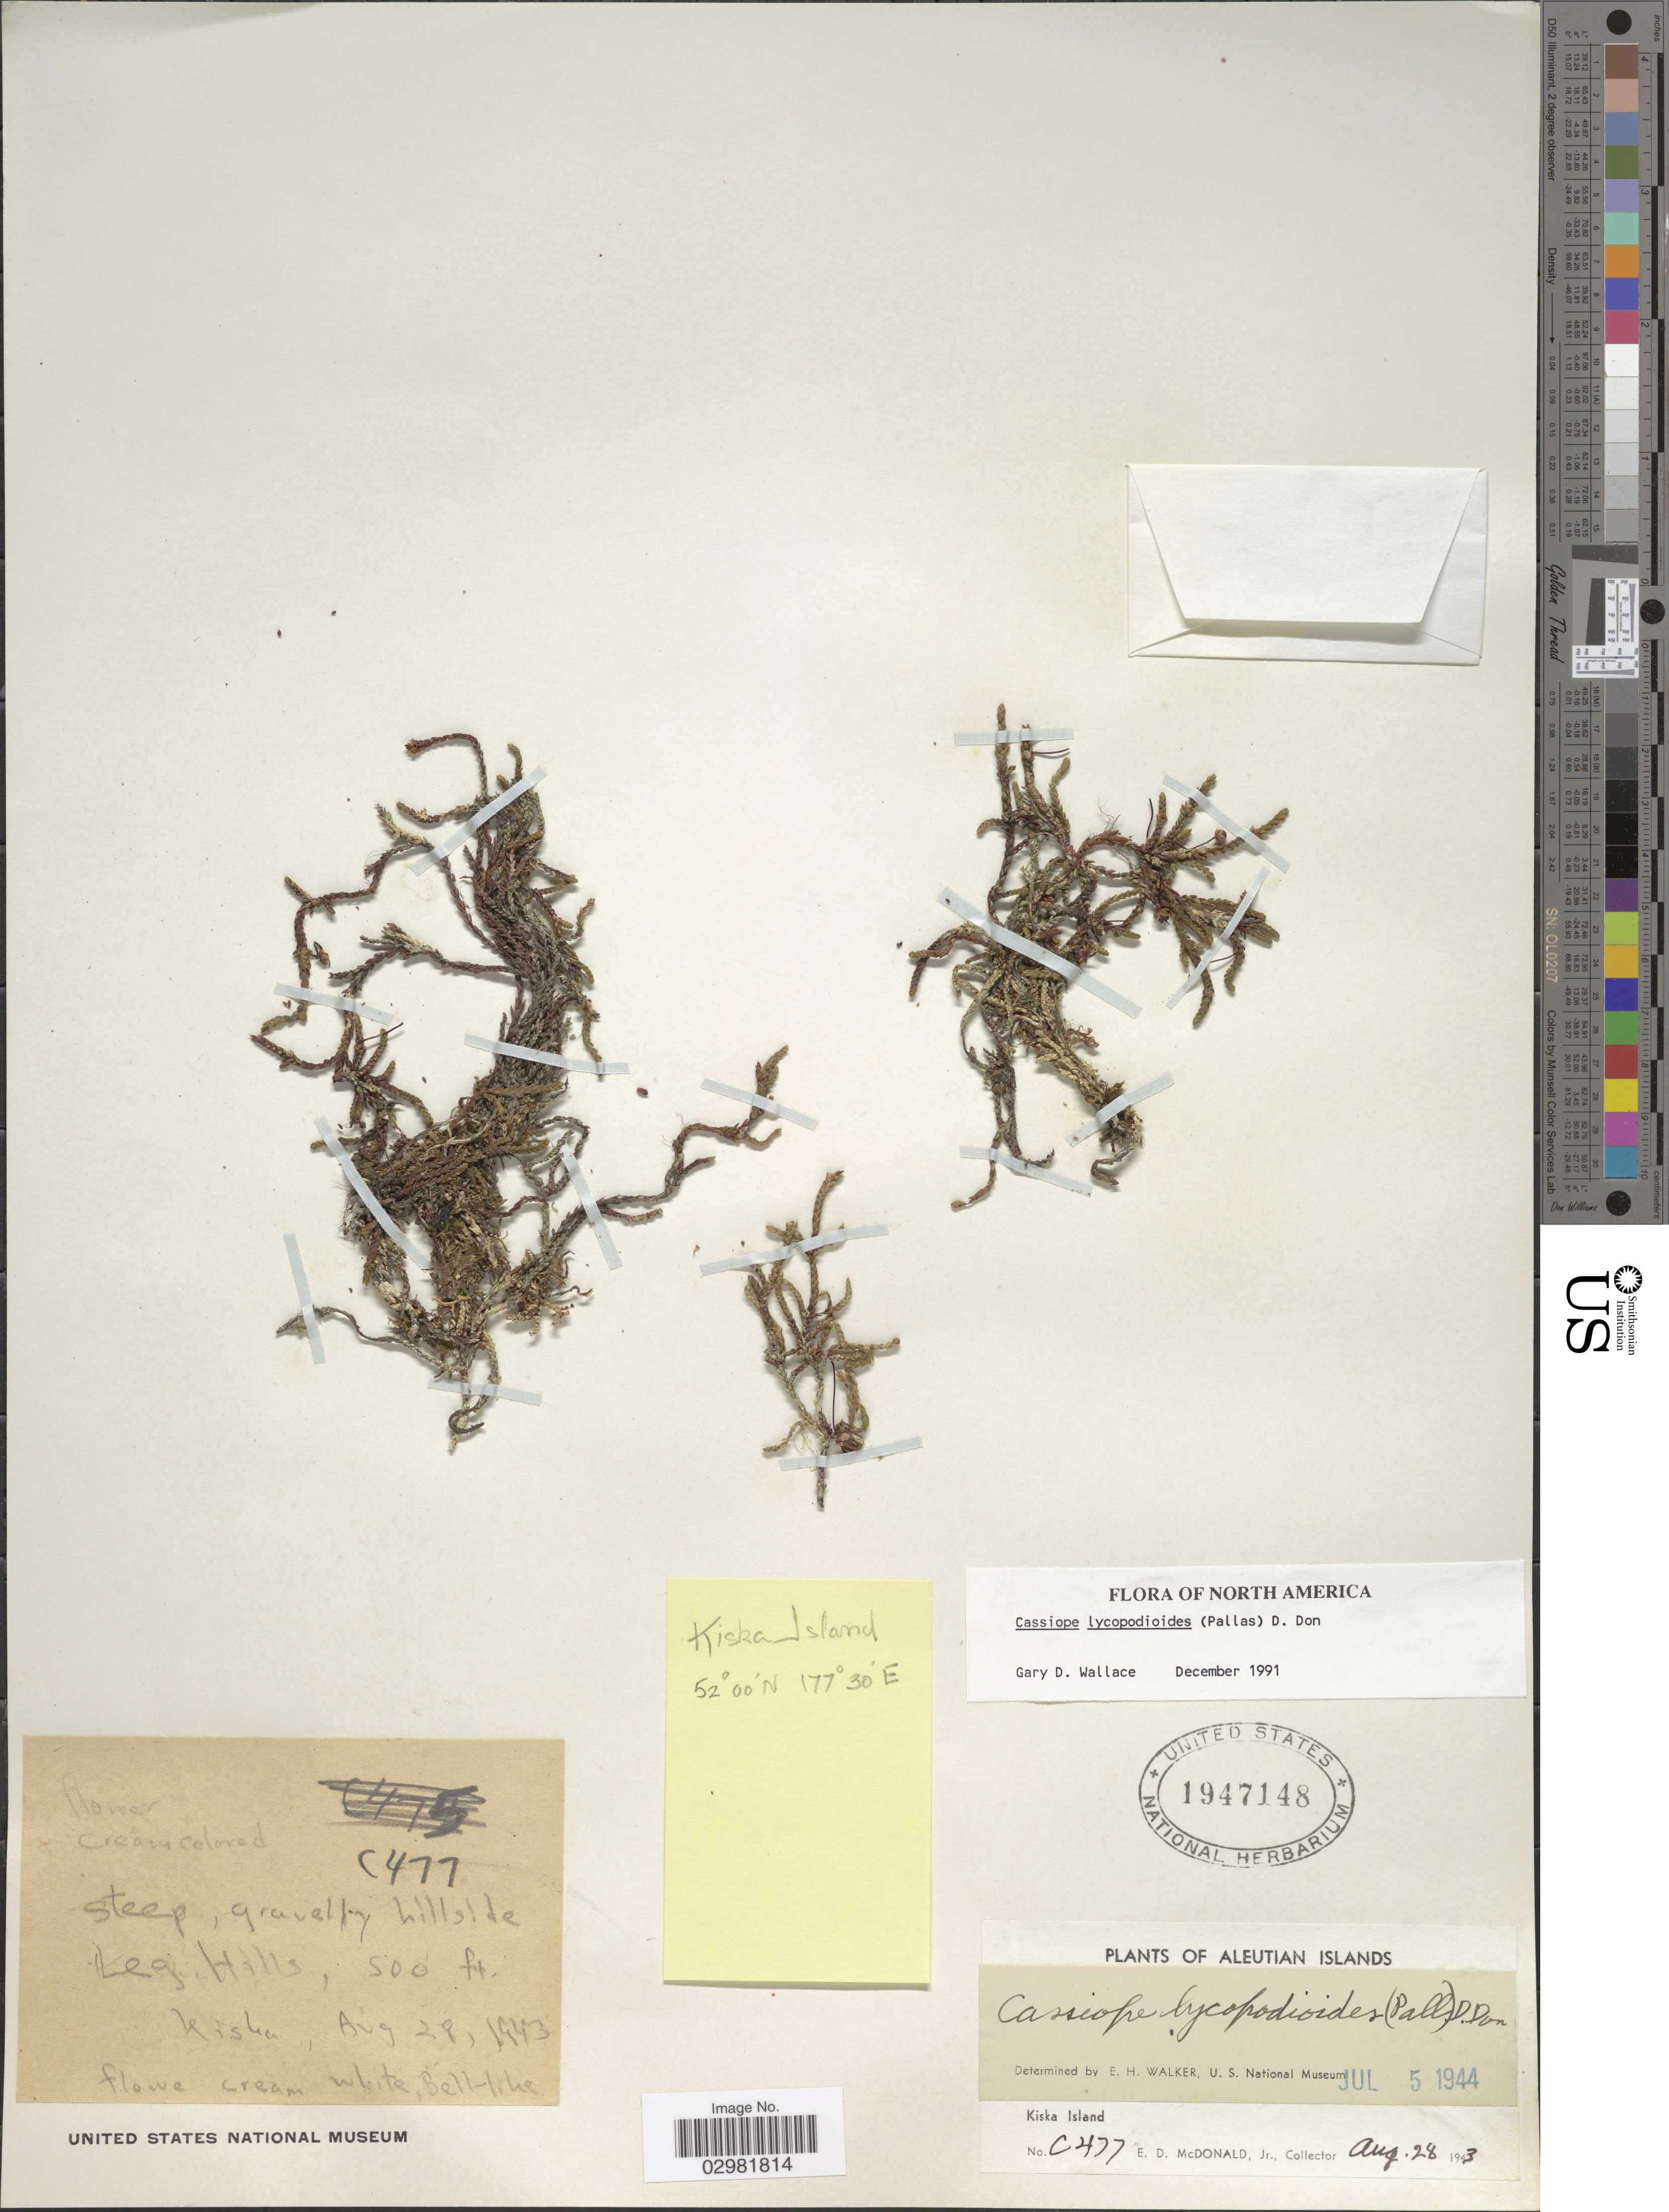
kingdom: Plantae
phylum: Tracheophyta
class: Magnoliopsida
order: Ericales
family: Ericaceae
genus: Cassiope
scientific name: Cassiope lycopodioides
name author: (Pall.) D. Don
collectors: E. D. McDonald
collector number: C477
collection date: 1943-08-28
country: United States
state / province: Alaska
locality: Aleutian Islands. Kiska Island.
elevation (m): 152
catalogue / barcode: US 1947148